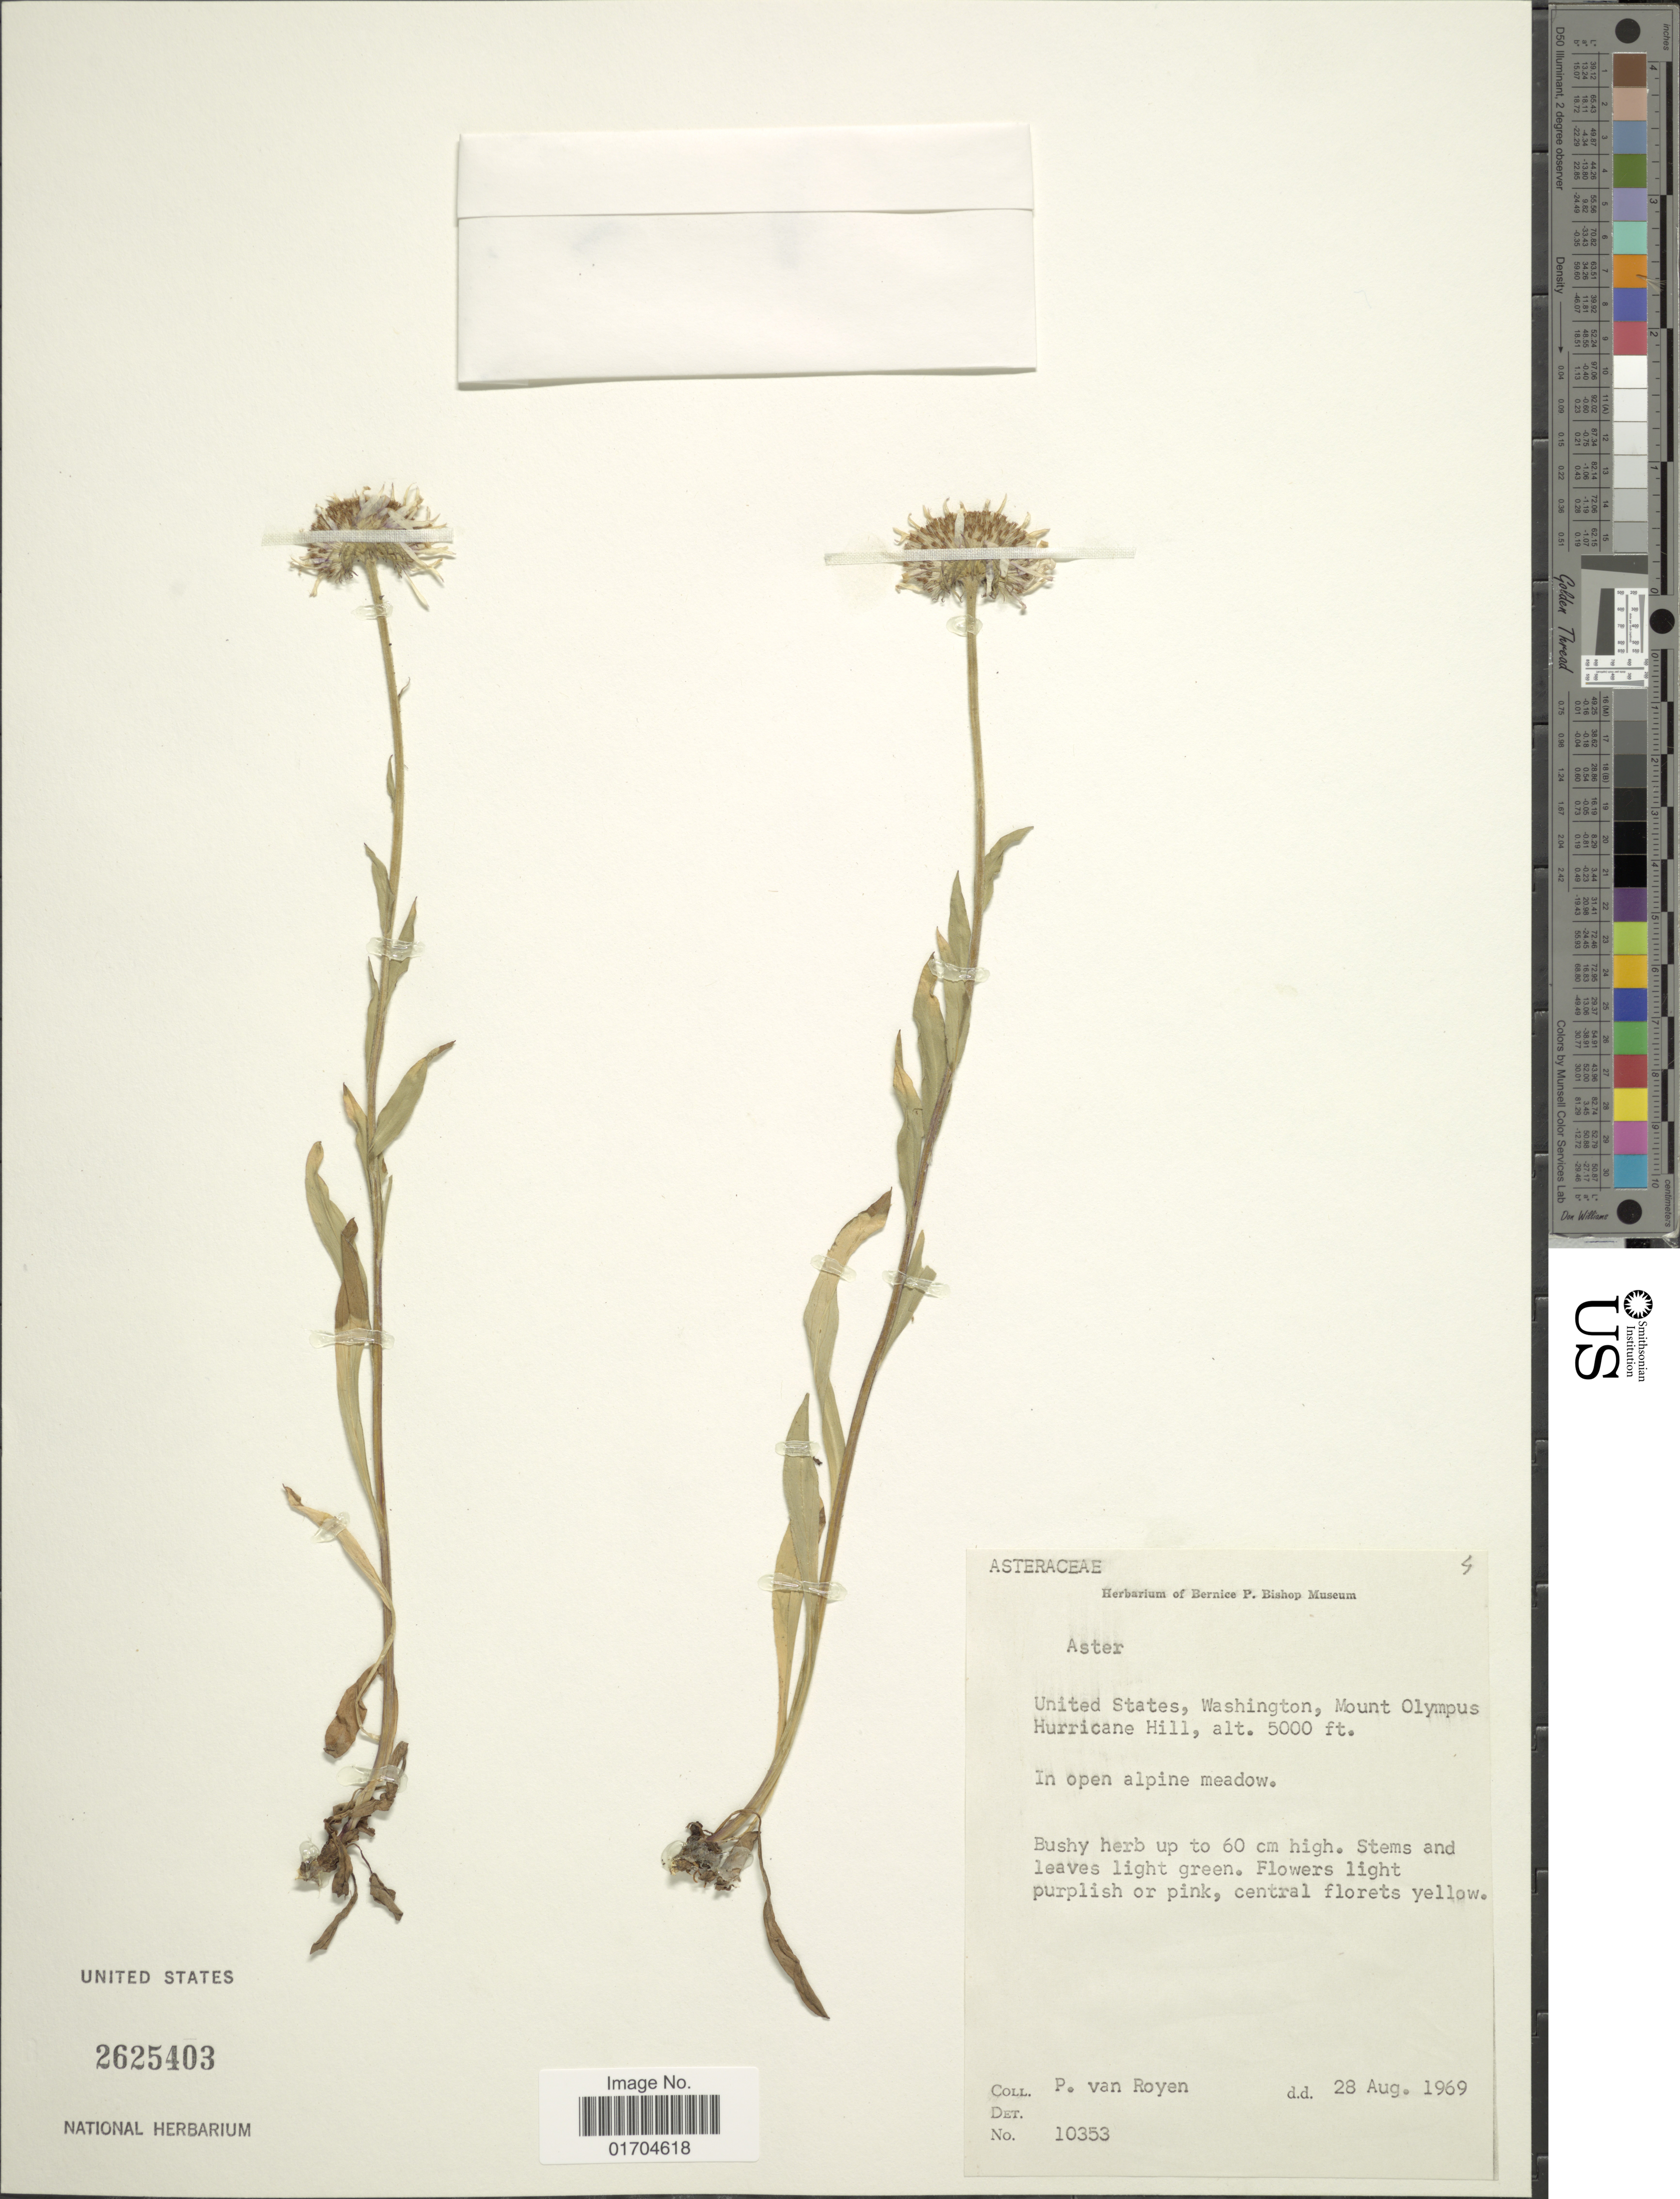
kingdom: Plantae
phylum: Tracheophyta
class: Magnoliopsida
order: Asterales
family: Asteraceae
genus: Symphyotrichum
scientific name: Symphyotrichum sp.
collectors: P. van Royen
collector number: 10353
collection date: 1969-08-28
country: United States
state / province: Washington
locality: United States, Mount Olympus, Hurricane Hill.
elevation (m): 1524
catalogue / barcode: US 2625403